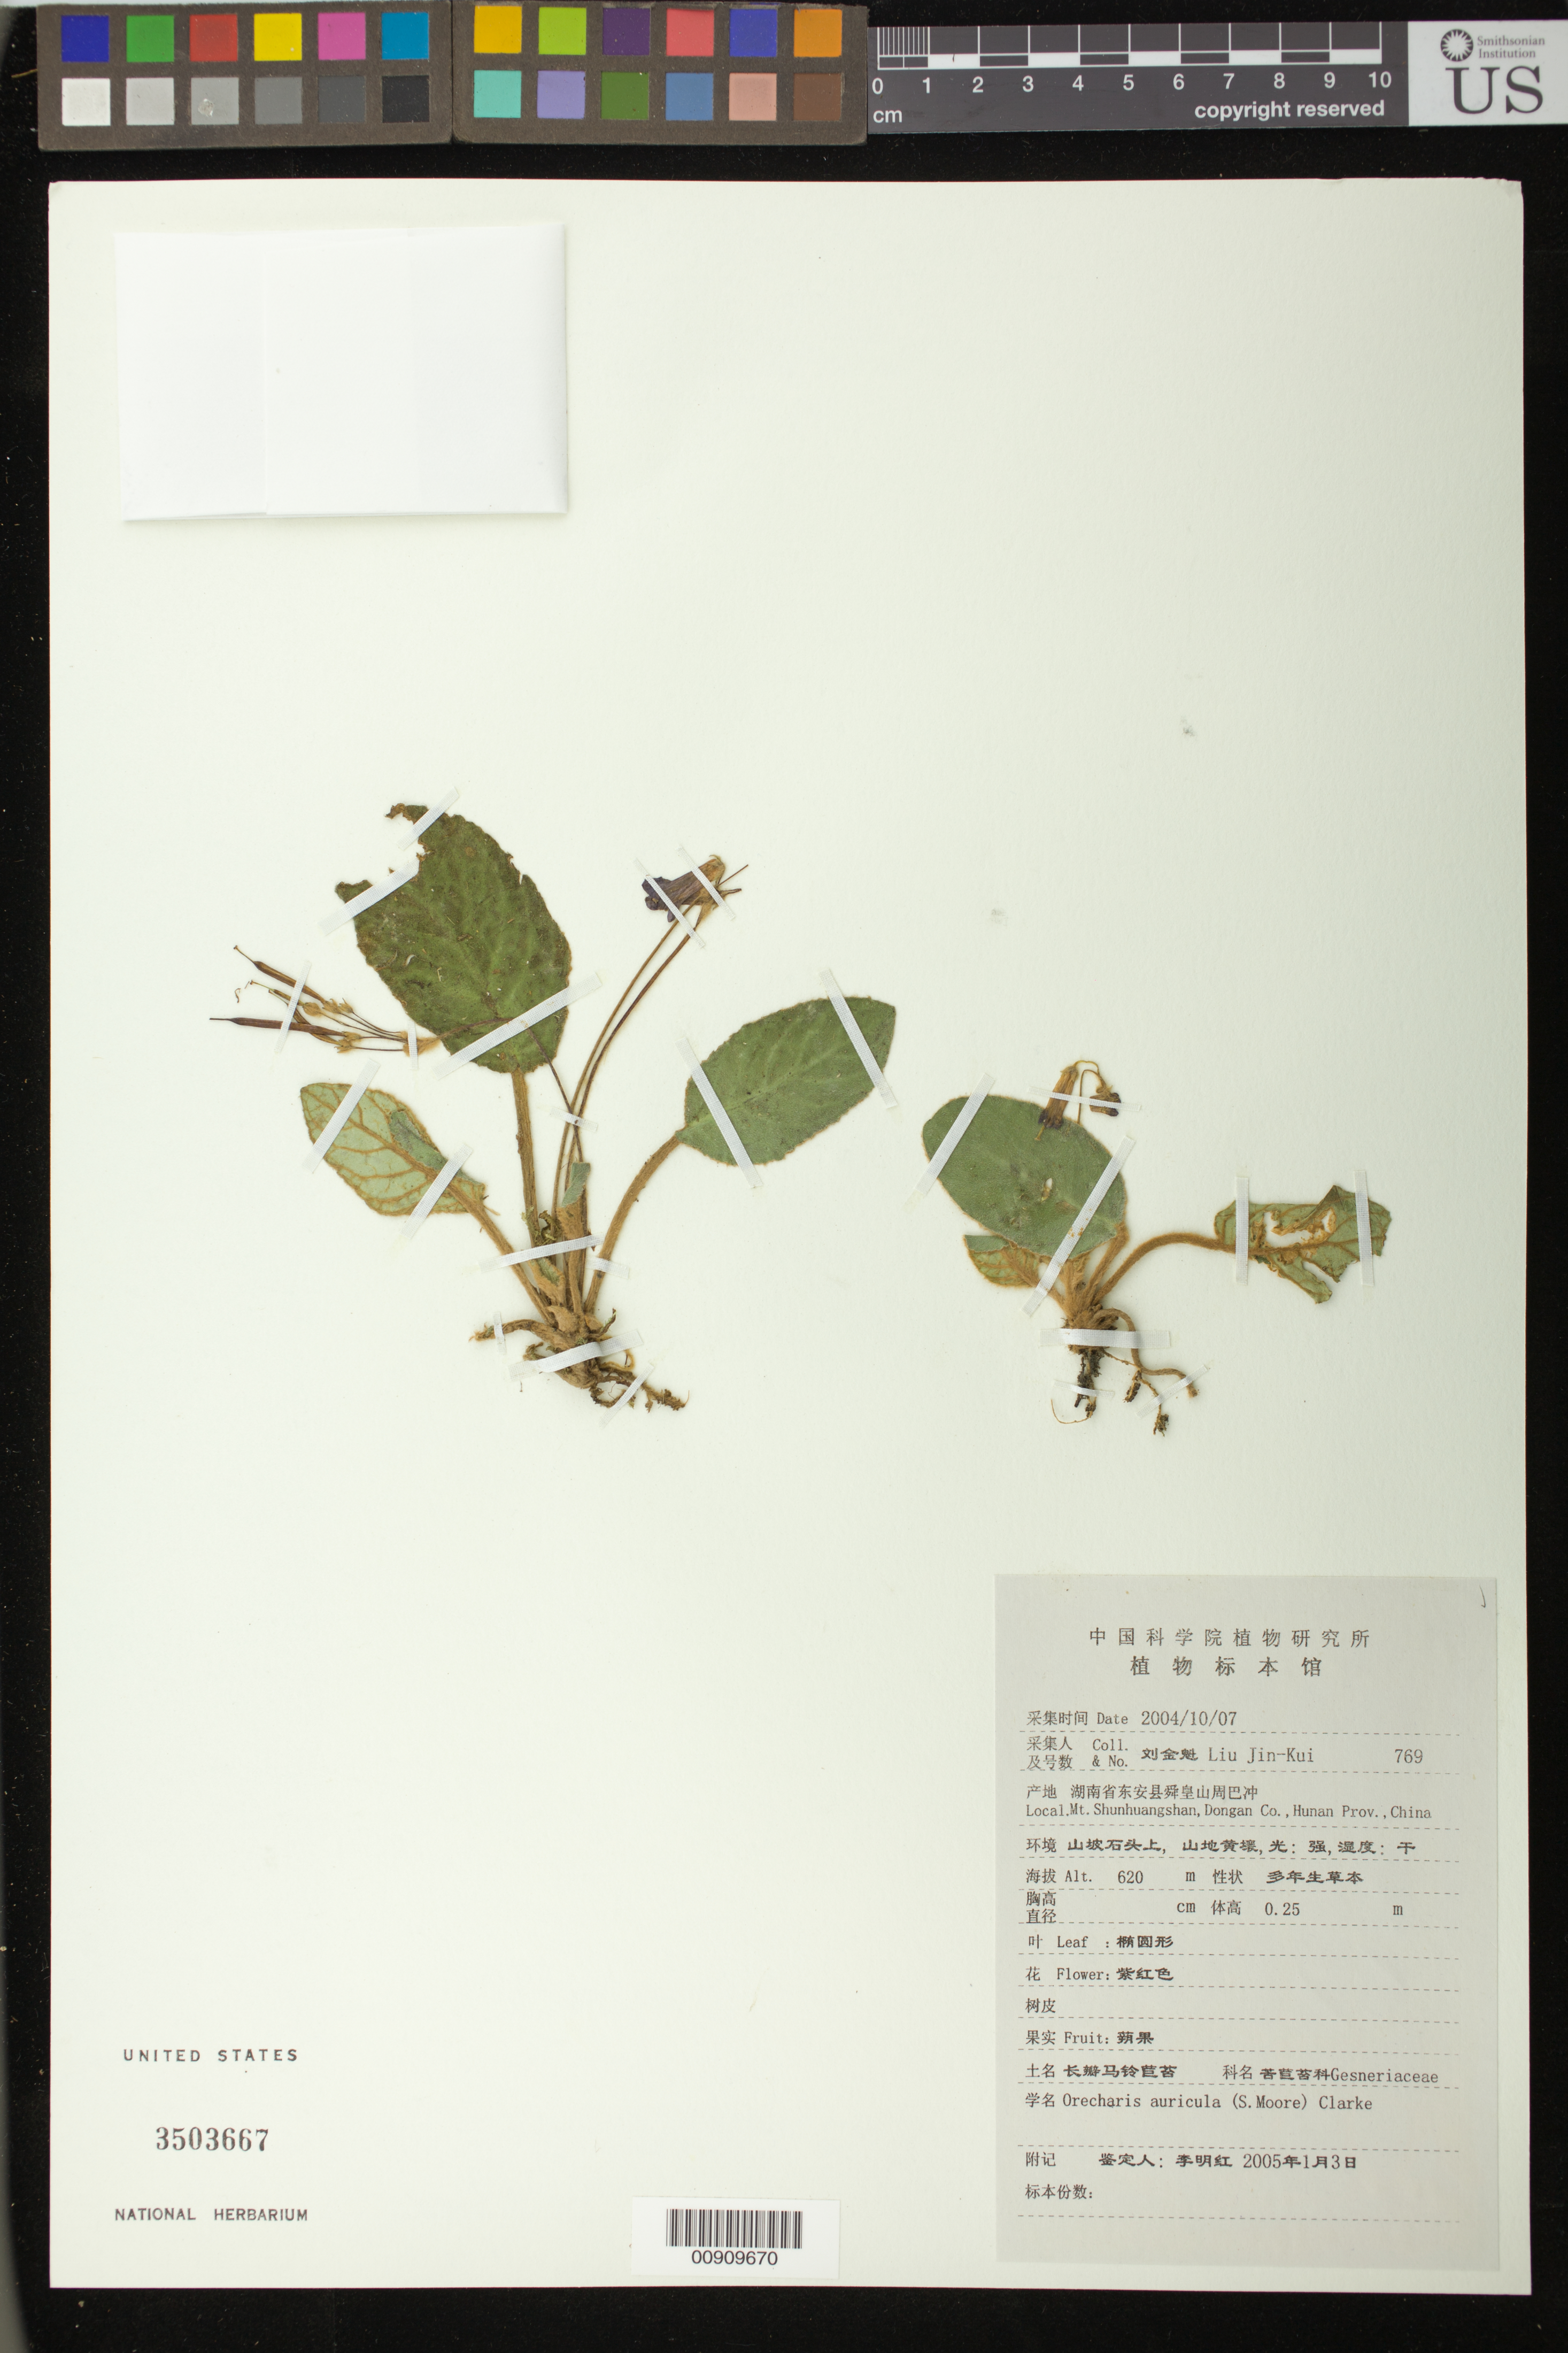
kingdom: Plantae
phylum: Tracheophyta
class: Magnoliopsida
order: Lamiales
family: Gesneriaceae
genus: Oreocharis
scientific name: Oreocharis auricula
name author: (S. Moore) C.B. Clarke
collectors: L. Jin-Kui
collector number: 769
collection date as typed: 07 Oct 2007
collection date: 2007-10-07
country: China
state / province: Hunan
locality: Mt. Shunhuangshan, Dongan Co., Hunan Prov.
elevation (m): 620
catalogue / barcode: US 3503667